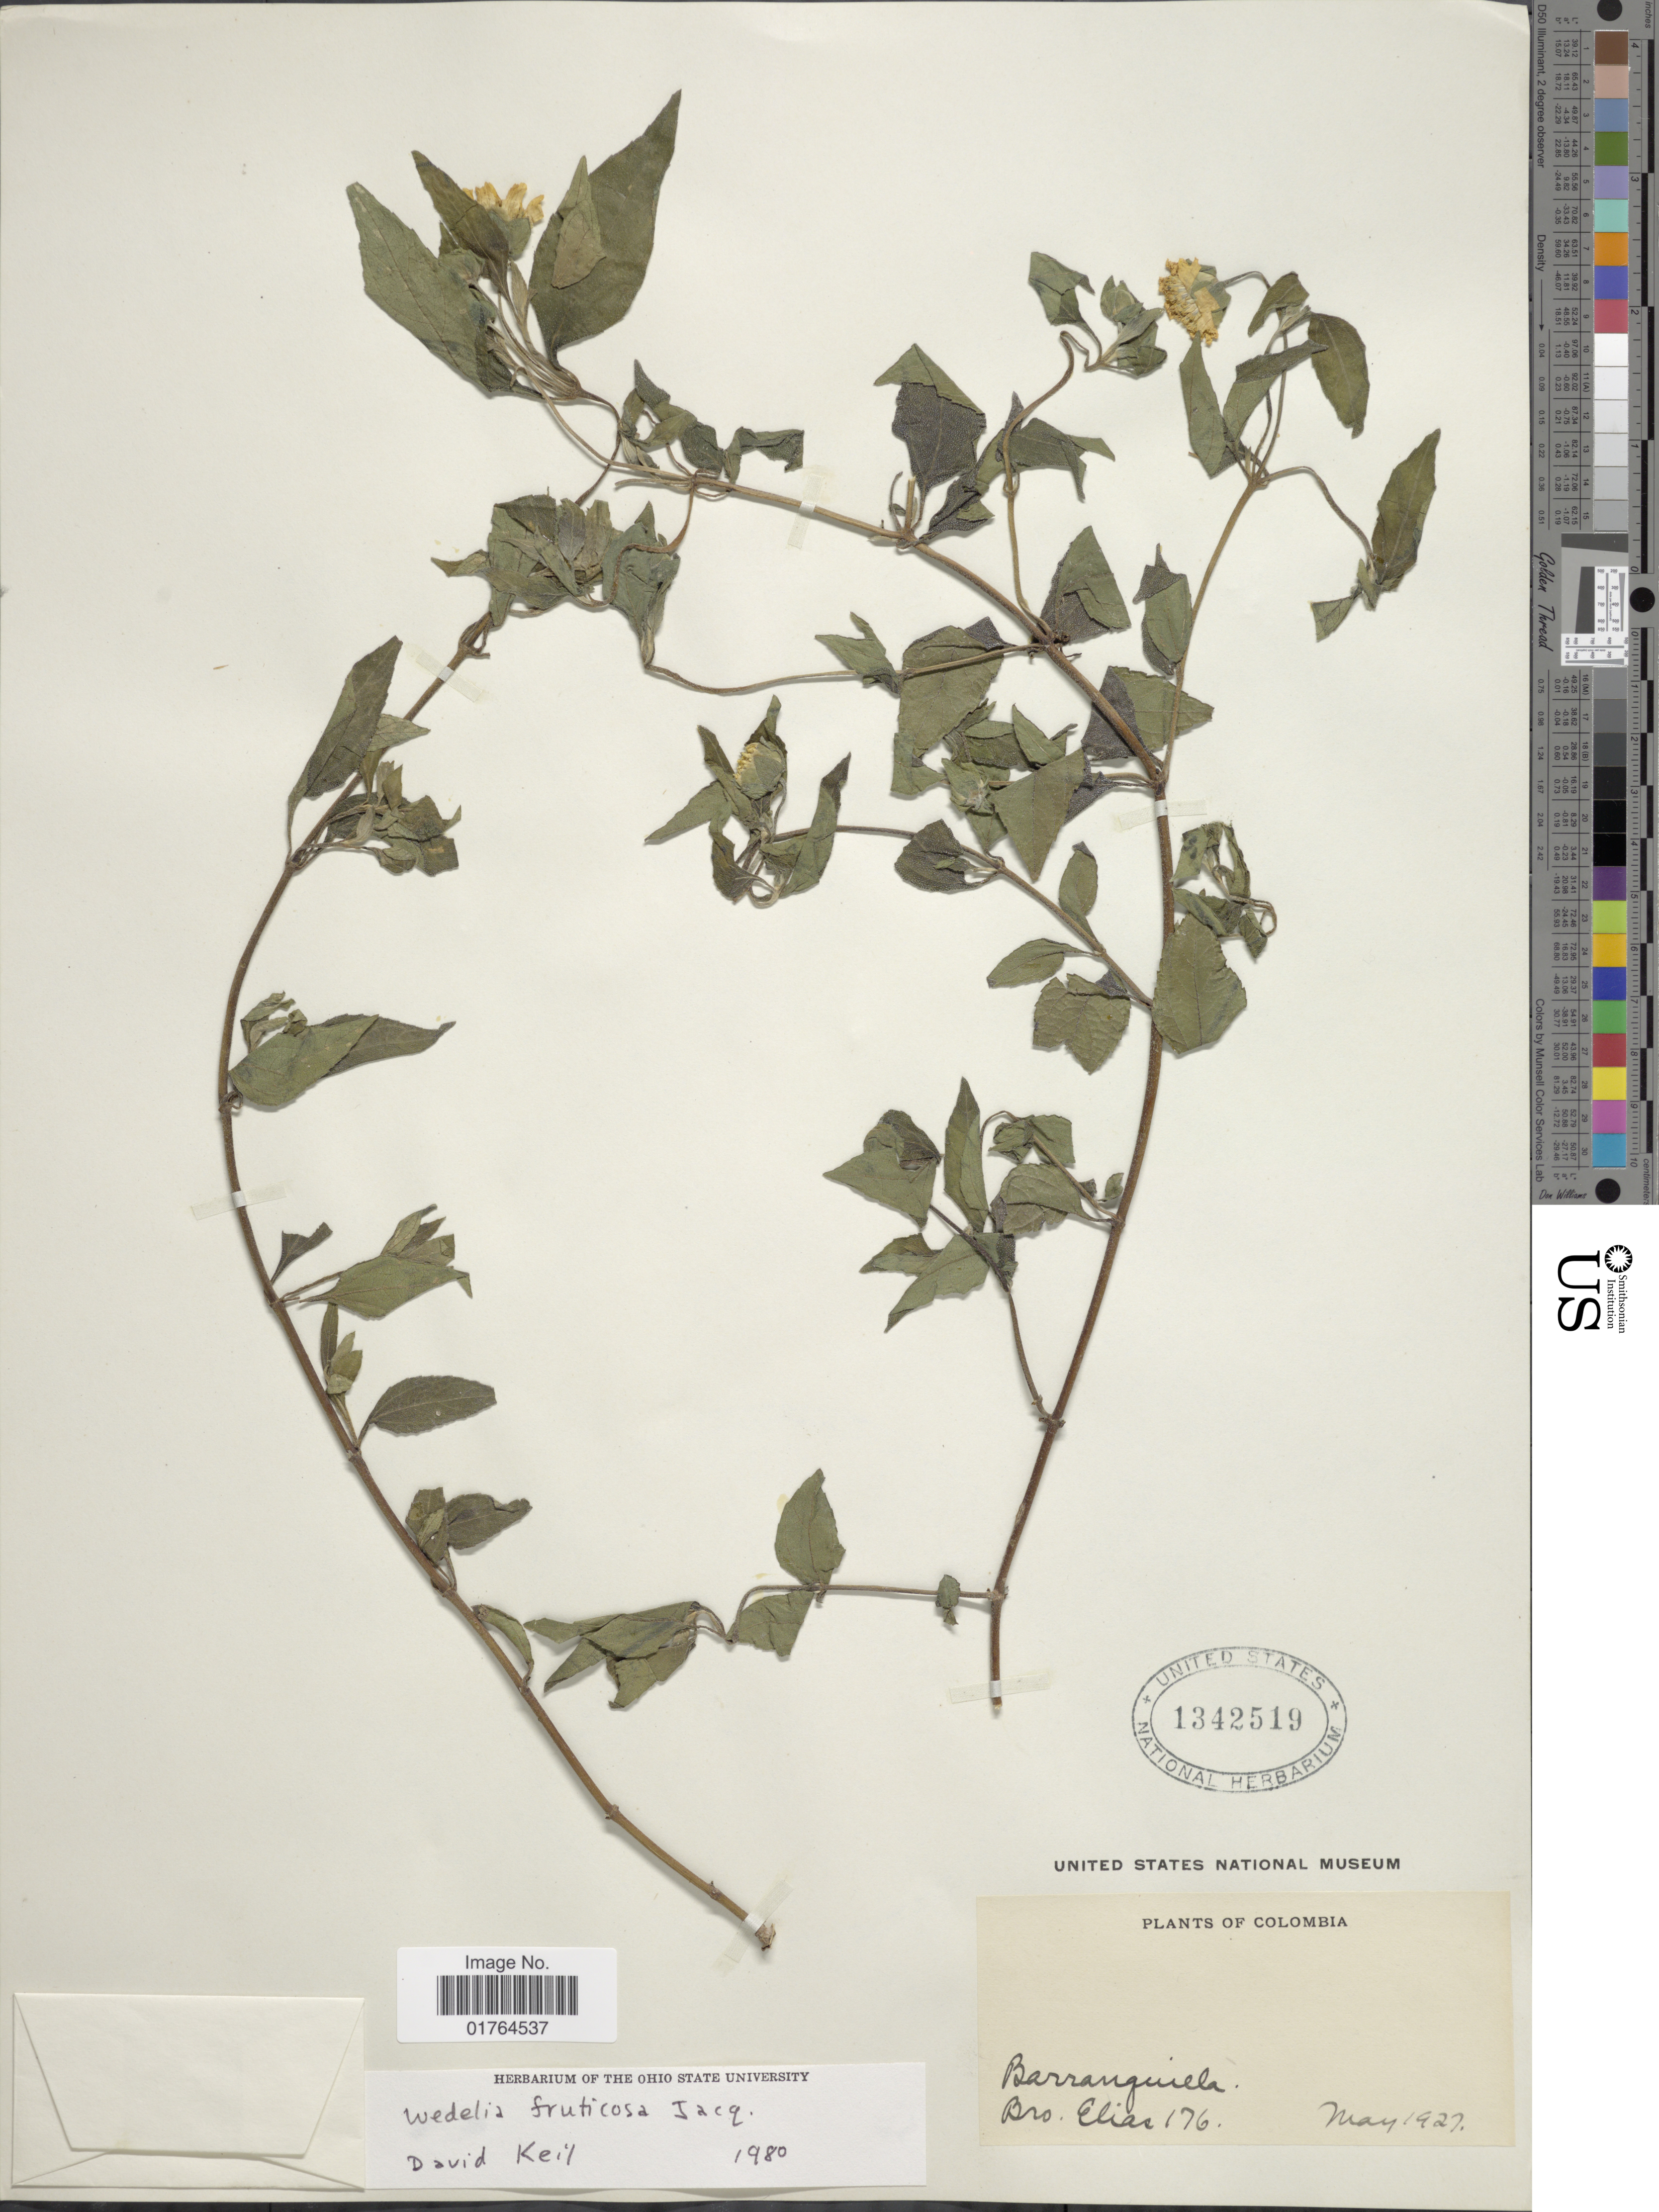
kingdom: Plantae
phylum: Tracheophyta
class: Magnoliopsida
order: Asterales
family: Asteraceae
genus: Wedelia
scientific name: Wedelia fruticosa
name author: Jacq.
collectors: Bro. Elias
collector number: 176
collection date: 1927-05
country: Colombia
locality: Barranquilla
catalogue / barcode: US 1342519